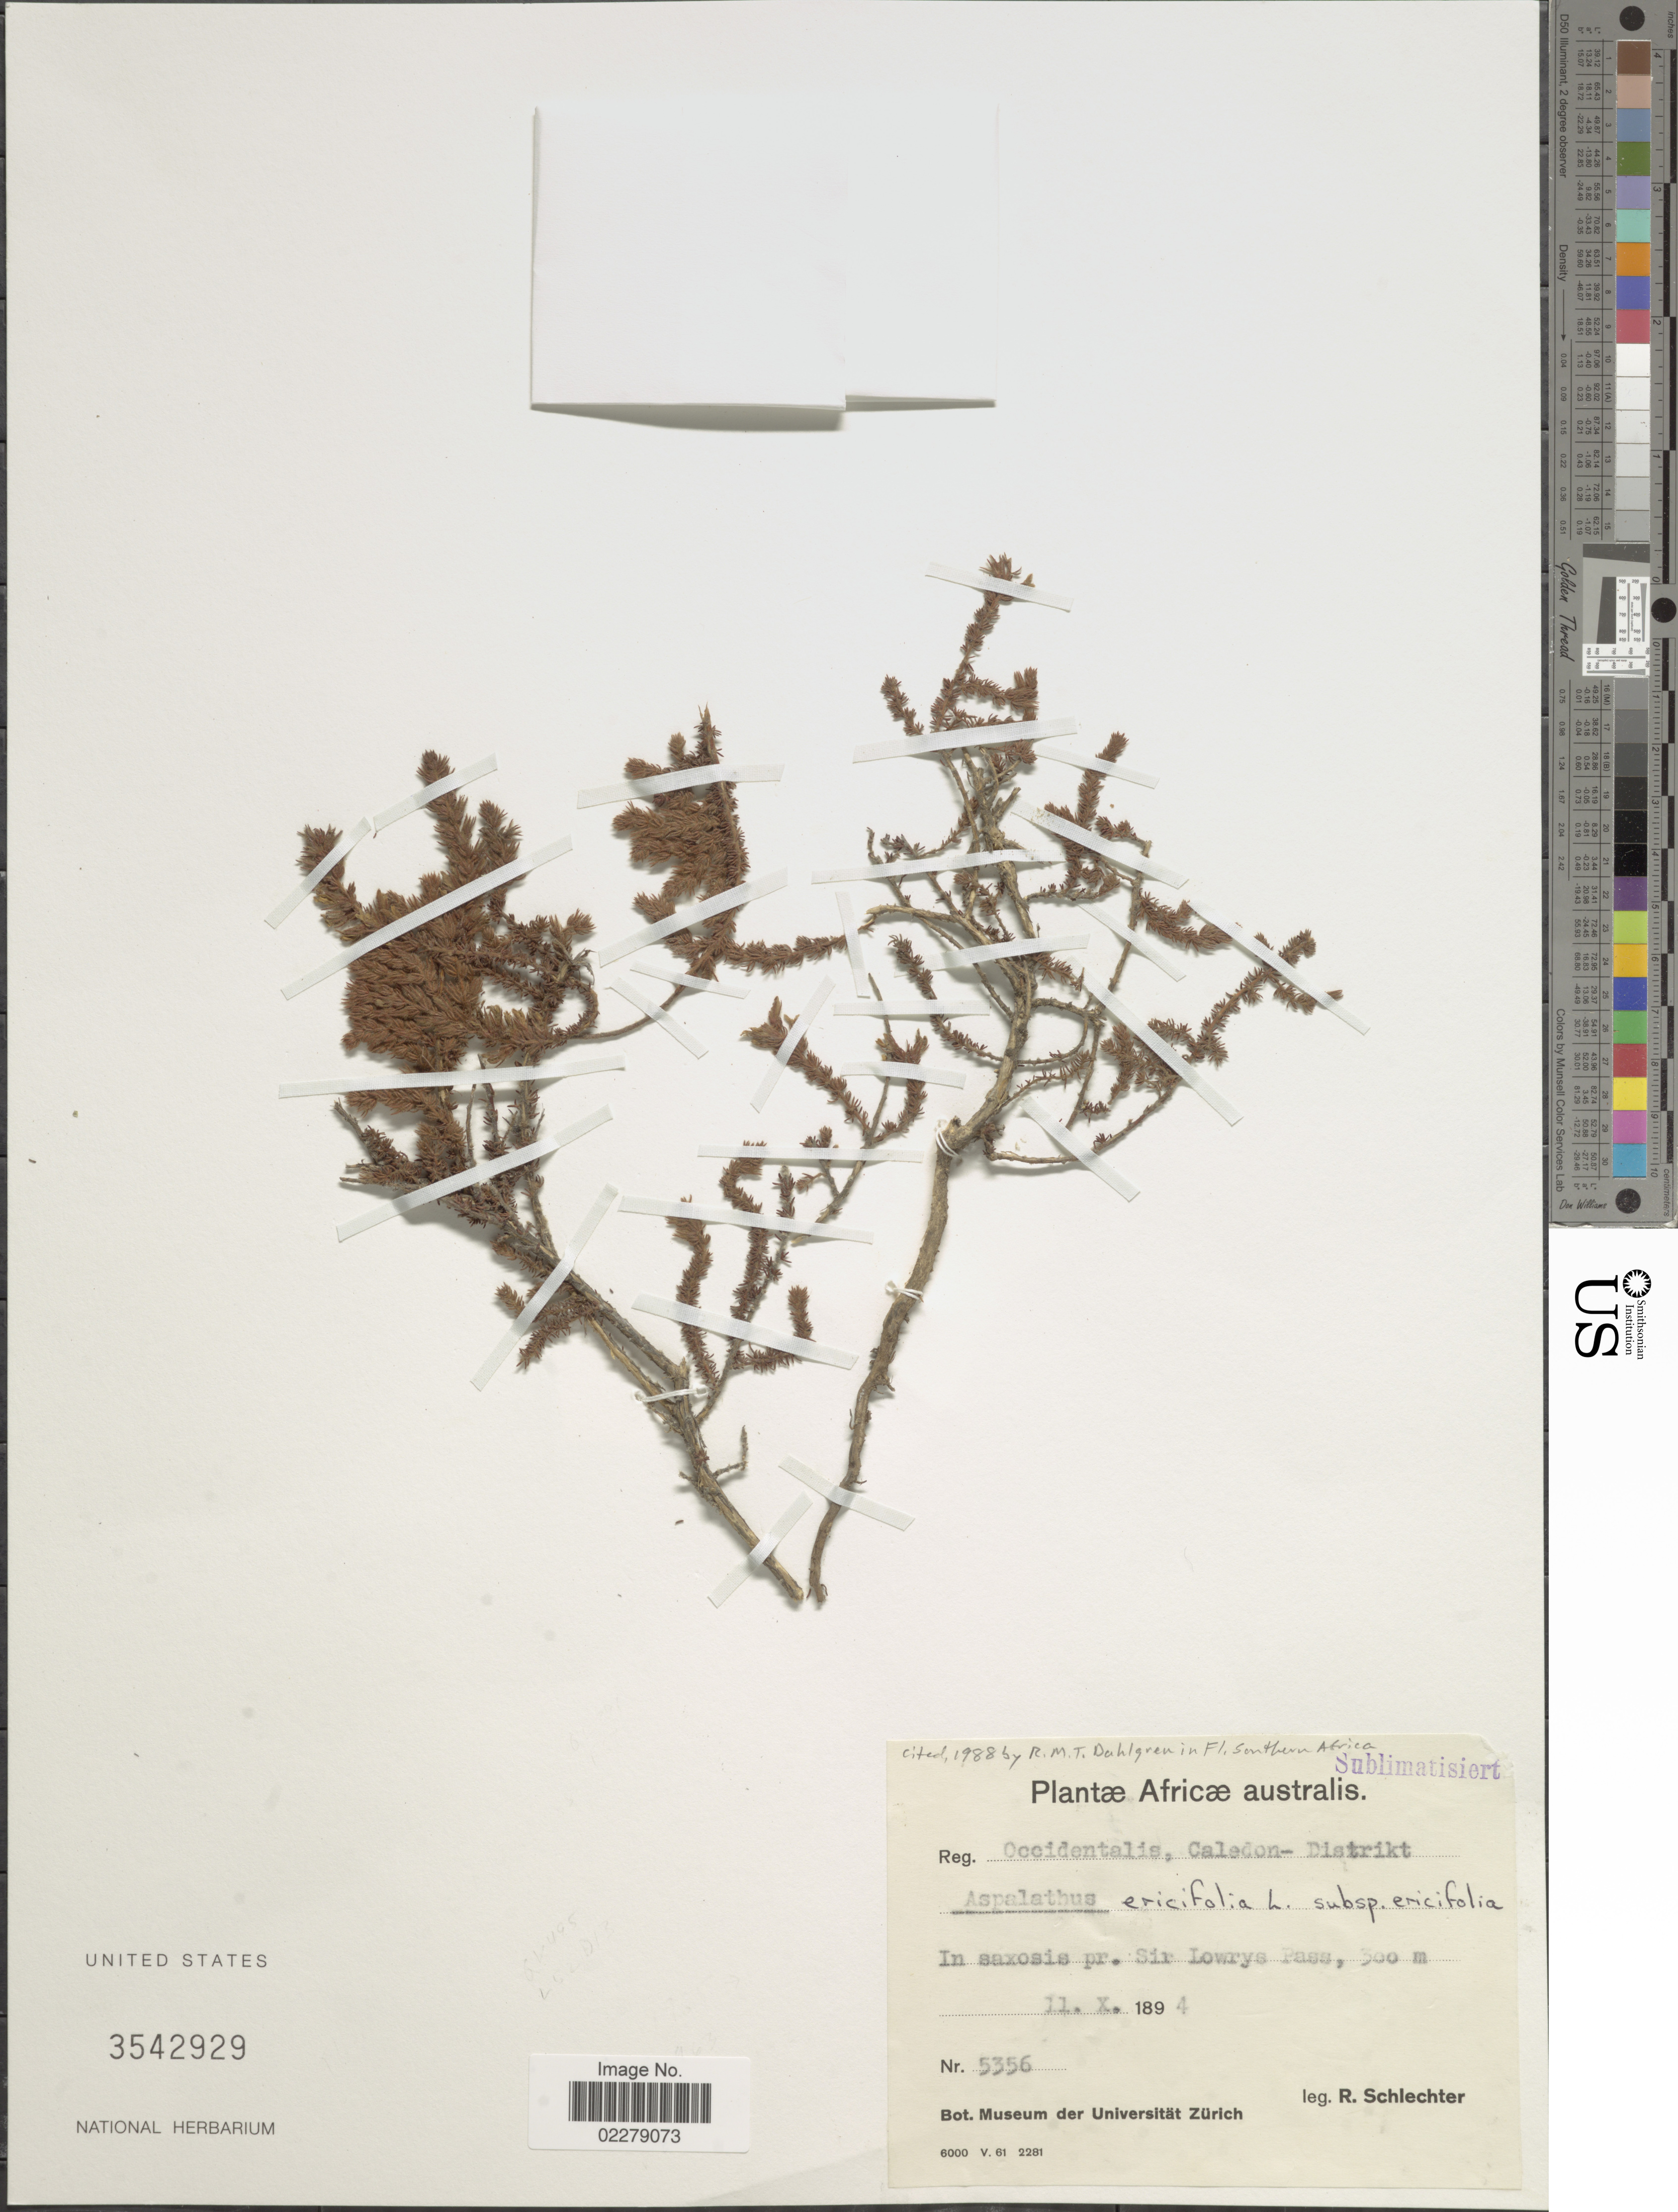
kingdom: Plantae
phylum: Tracheophyta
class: Magnoliopsida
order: Fabales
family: Fabaceae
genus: Aspalathus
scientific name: Aspalathus ericifolia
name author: L.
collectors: F. R. R. Schlechter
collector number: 5356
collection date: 1894-10-11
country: South Africa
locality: Africae australis. In saxosis pr. Sir Lawrys Pass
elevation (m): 300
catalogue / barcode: US 3542929